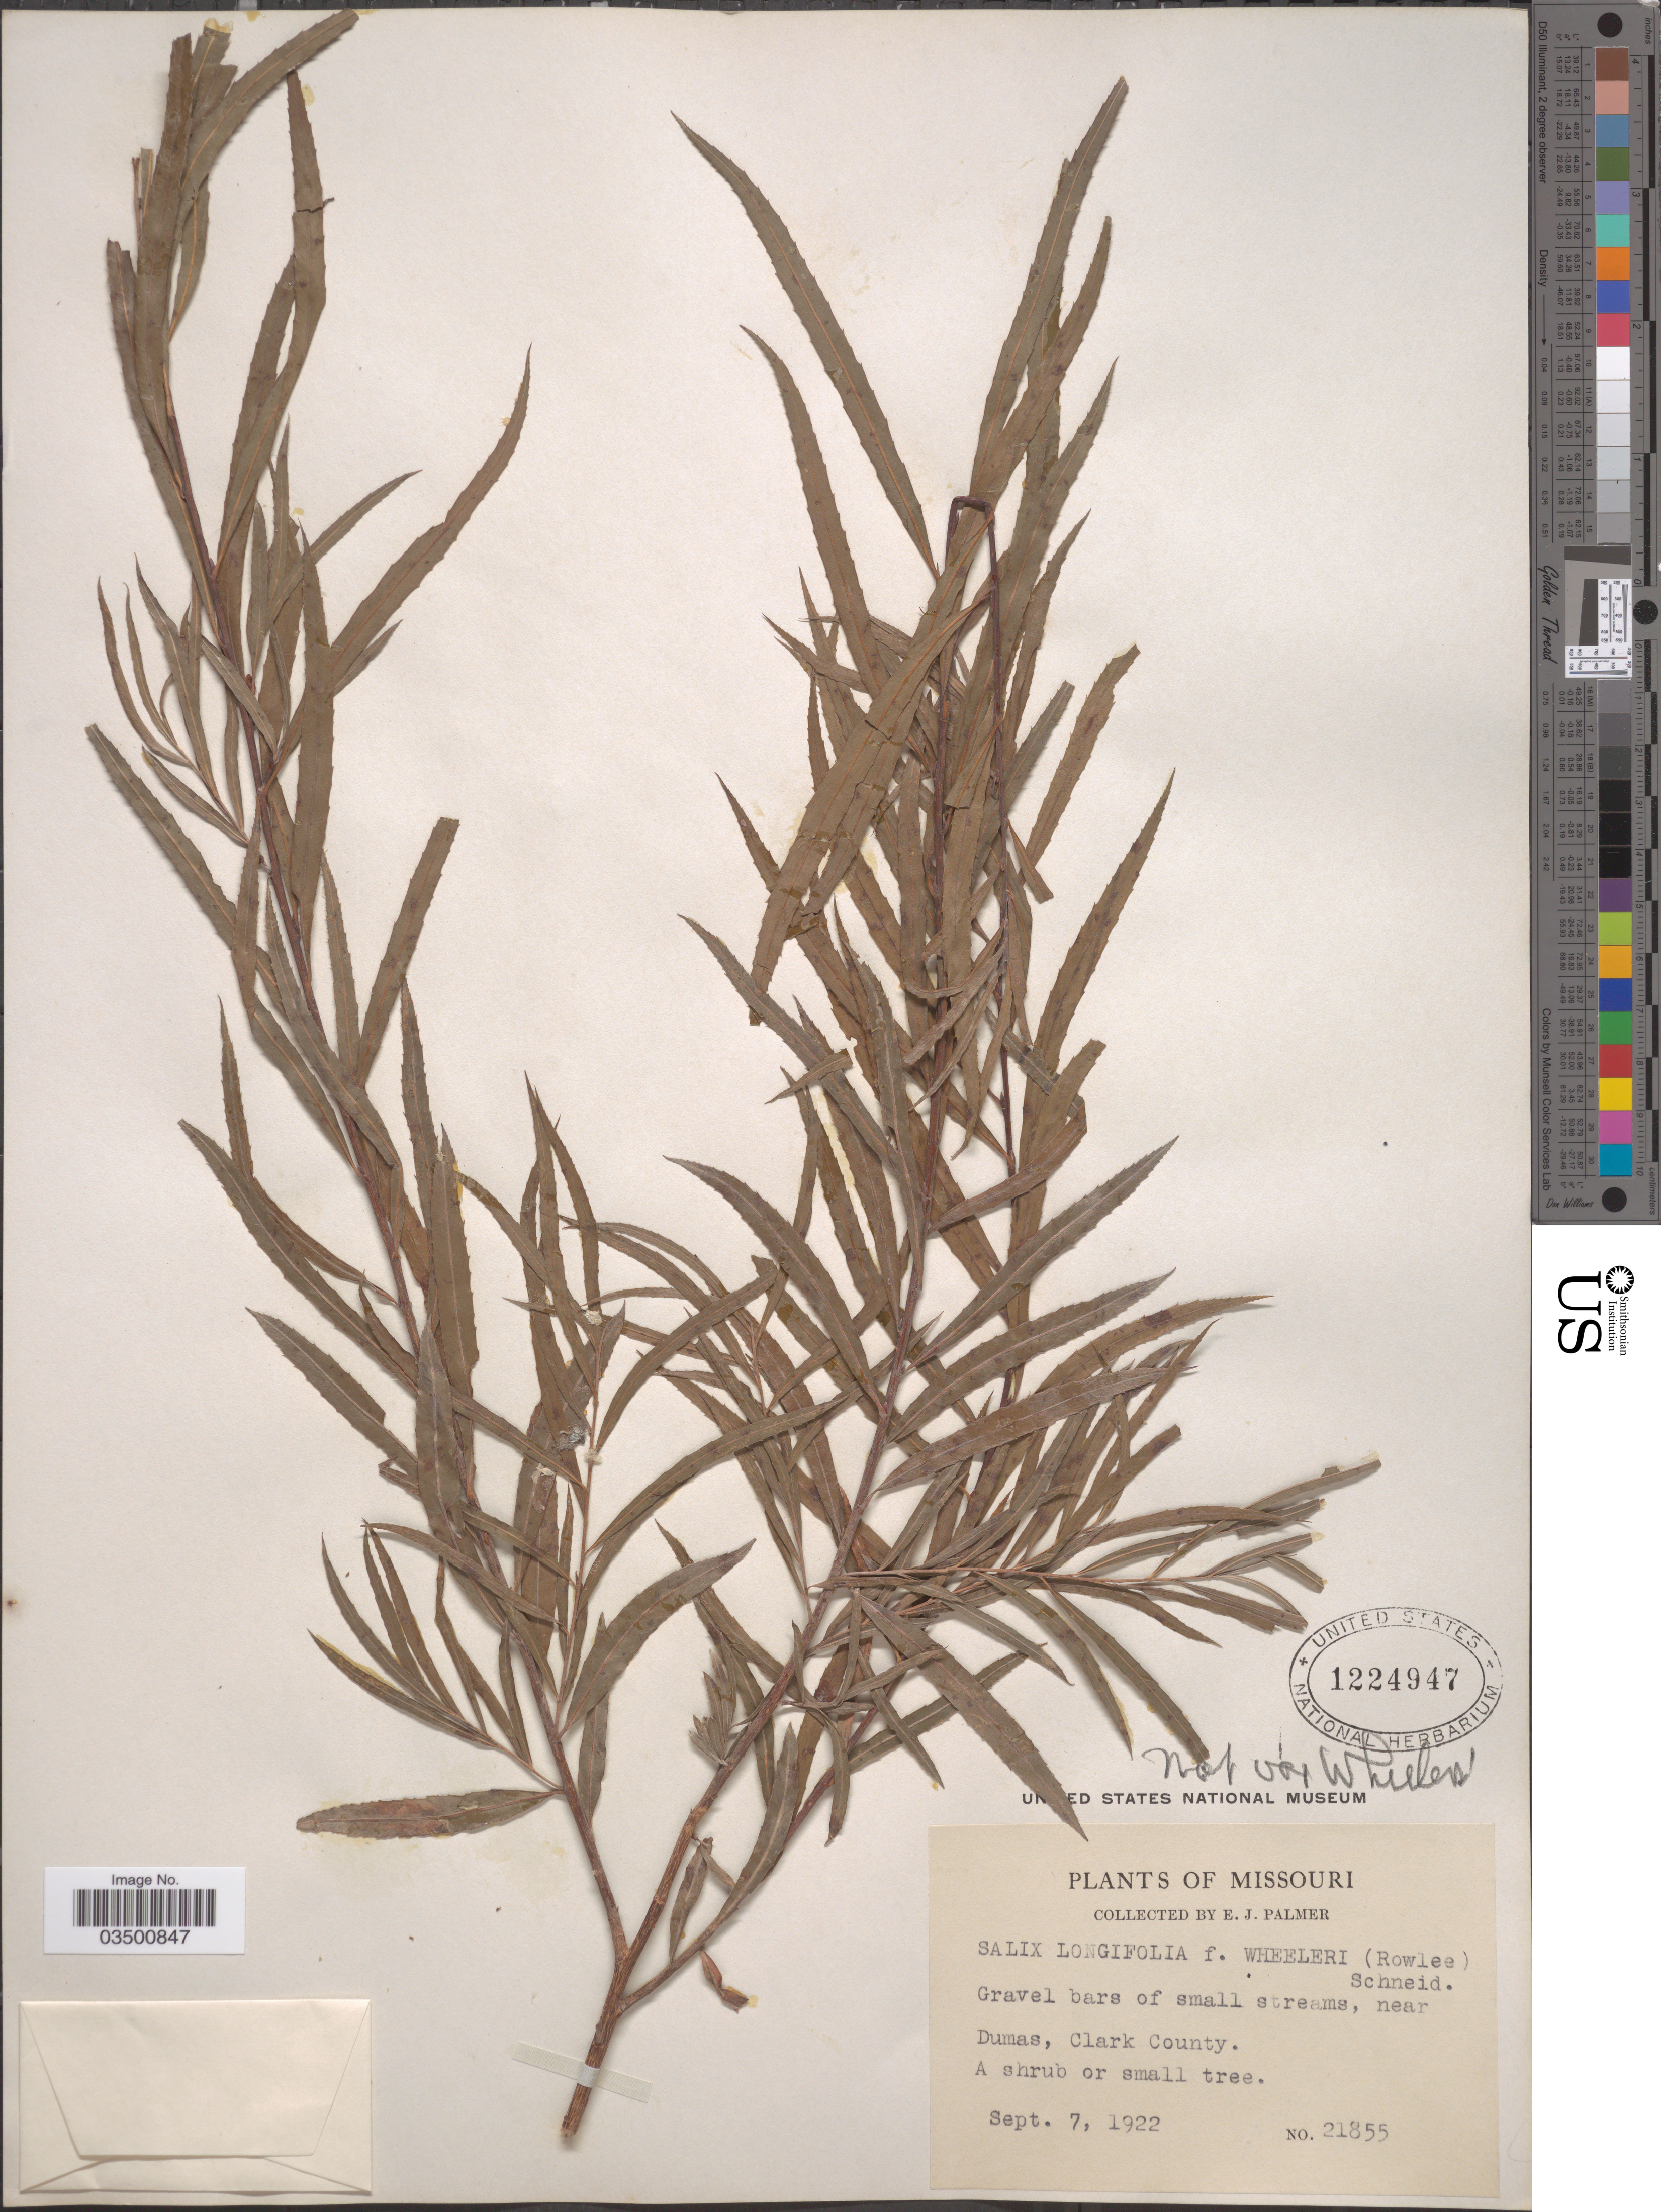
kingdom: Plantae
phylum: Tracheophyta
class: Magnoliopsida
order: Malpighiales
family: Salicaceae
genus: Salix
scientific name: Salix interior var. wheeleri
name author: Rowlee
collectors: H. R. Bennett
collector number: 21855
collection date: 1922-09-07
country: United States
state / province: Missouri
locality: Near Dumas, Clark County.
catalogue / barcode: US 1224947